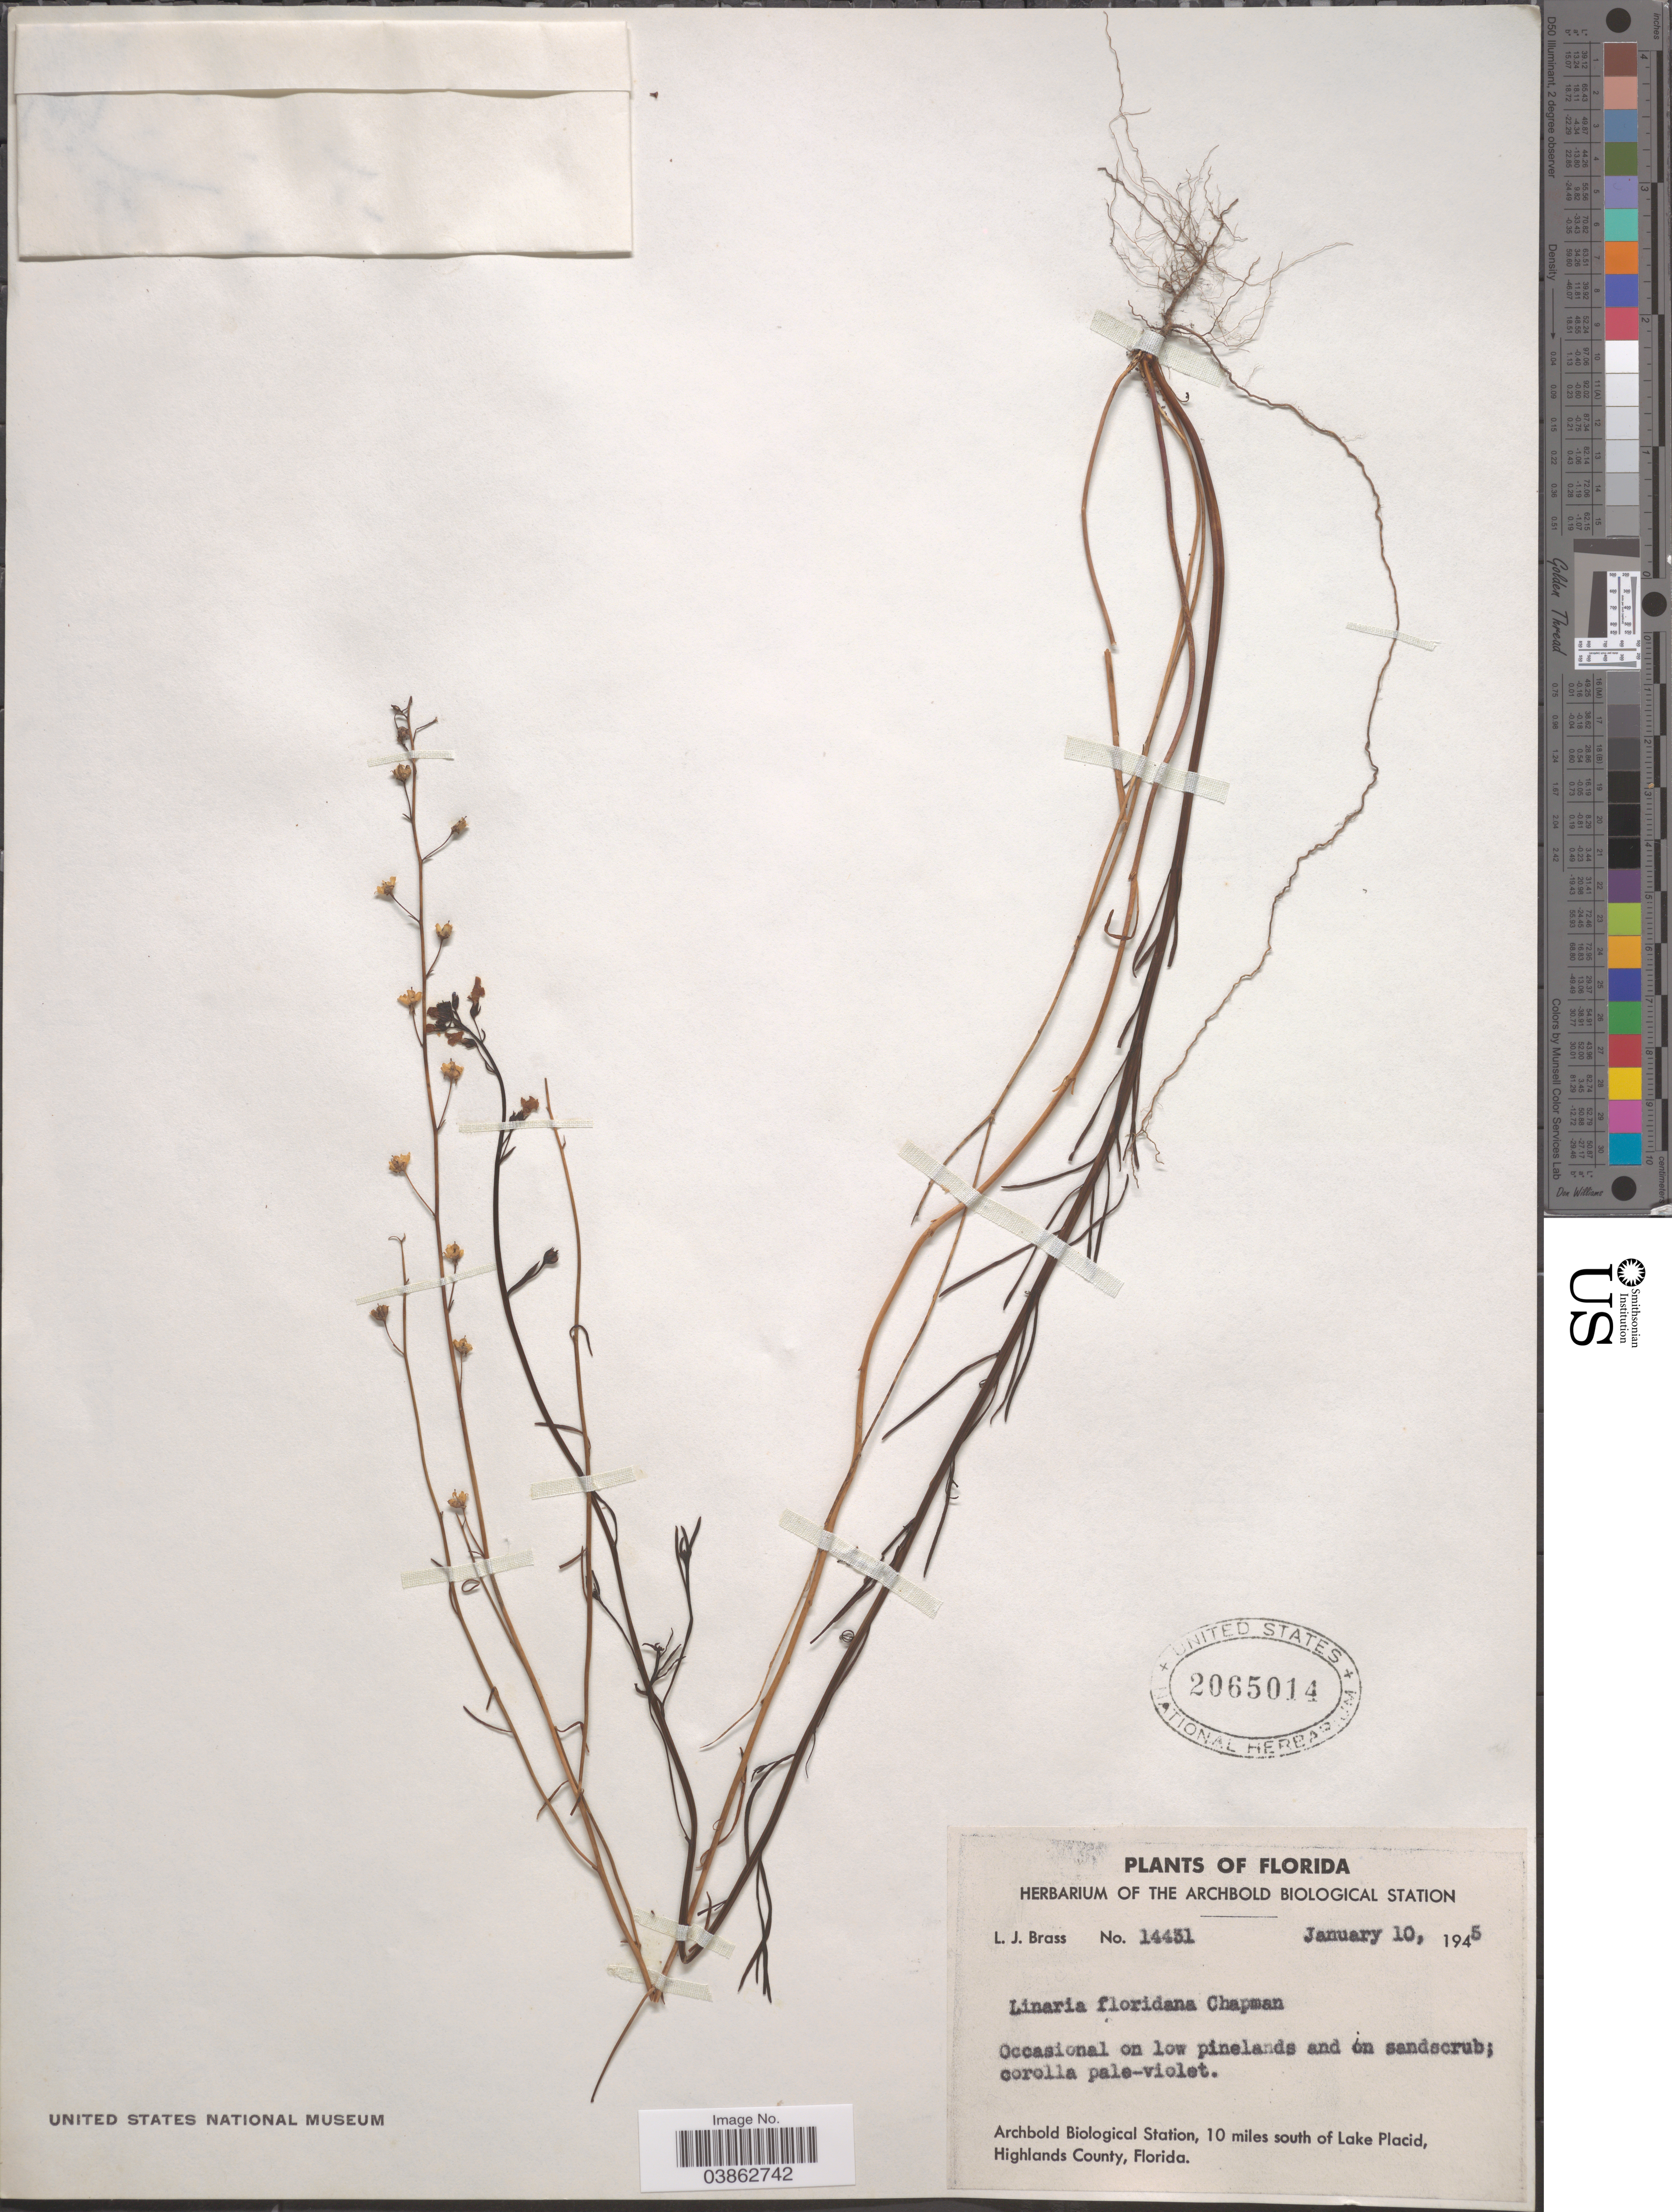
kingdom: Plantae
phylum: Tracheophyta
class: Magnoliopsida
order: Lamiales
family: Plantaginaceae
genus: Linaria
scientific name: Linaria floridana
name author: Chapm.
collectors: L. J. Brass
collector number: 14431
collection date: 1945-01-10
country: United States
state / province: Florida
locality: Archbold Biological Station, 10 miles south of Lake Placid, Highlands County.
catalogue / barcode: US 2065014